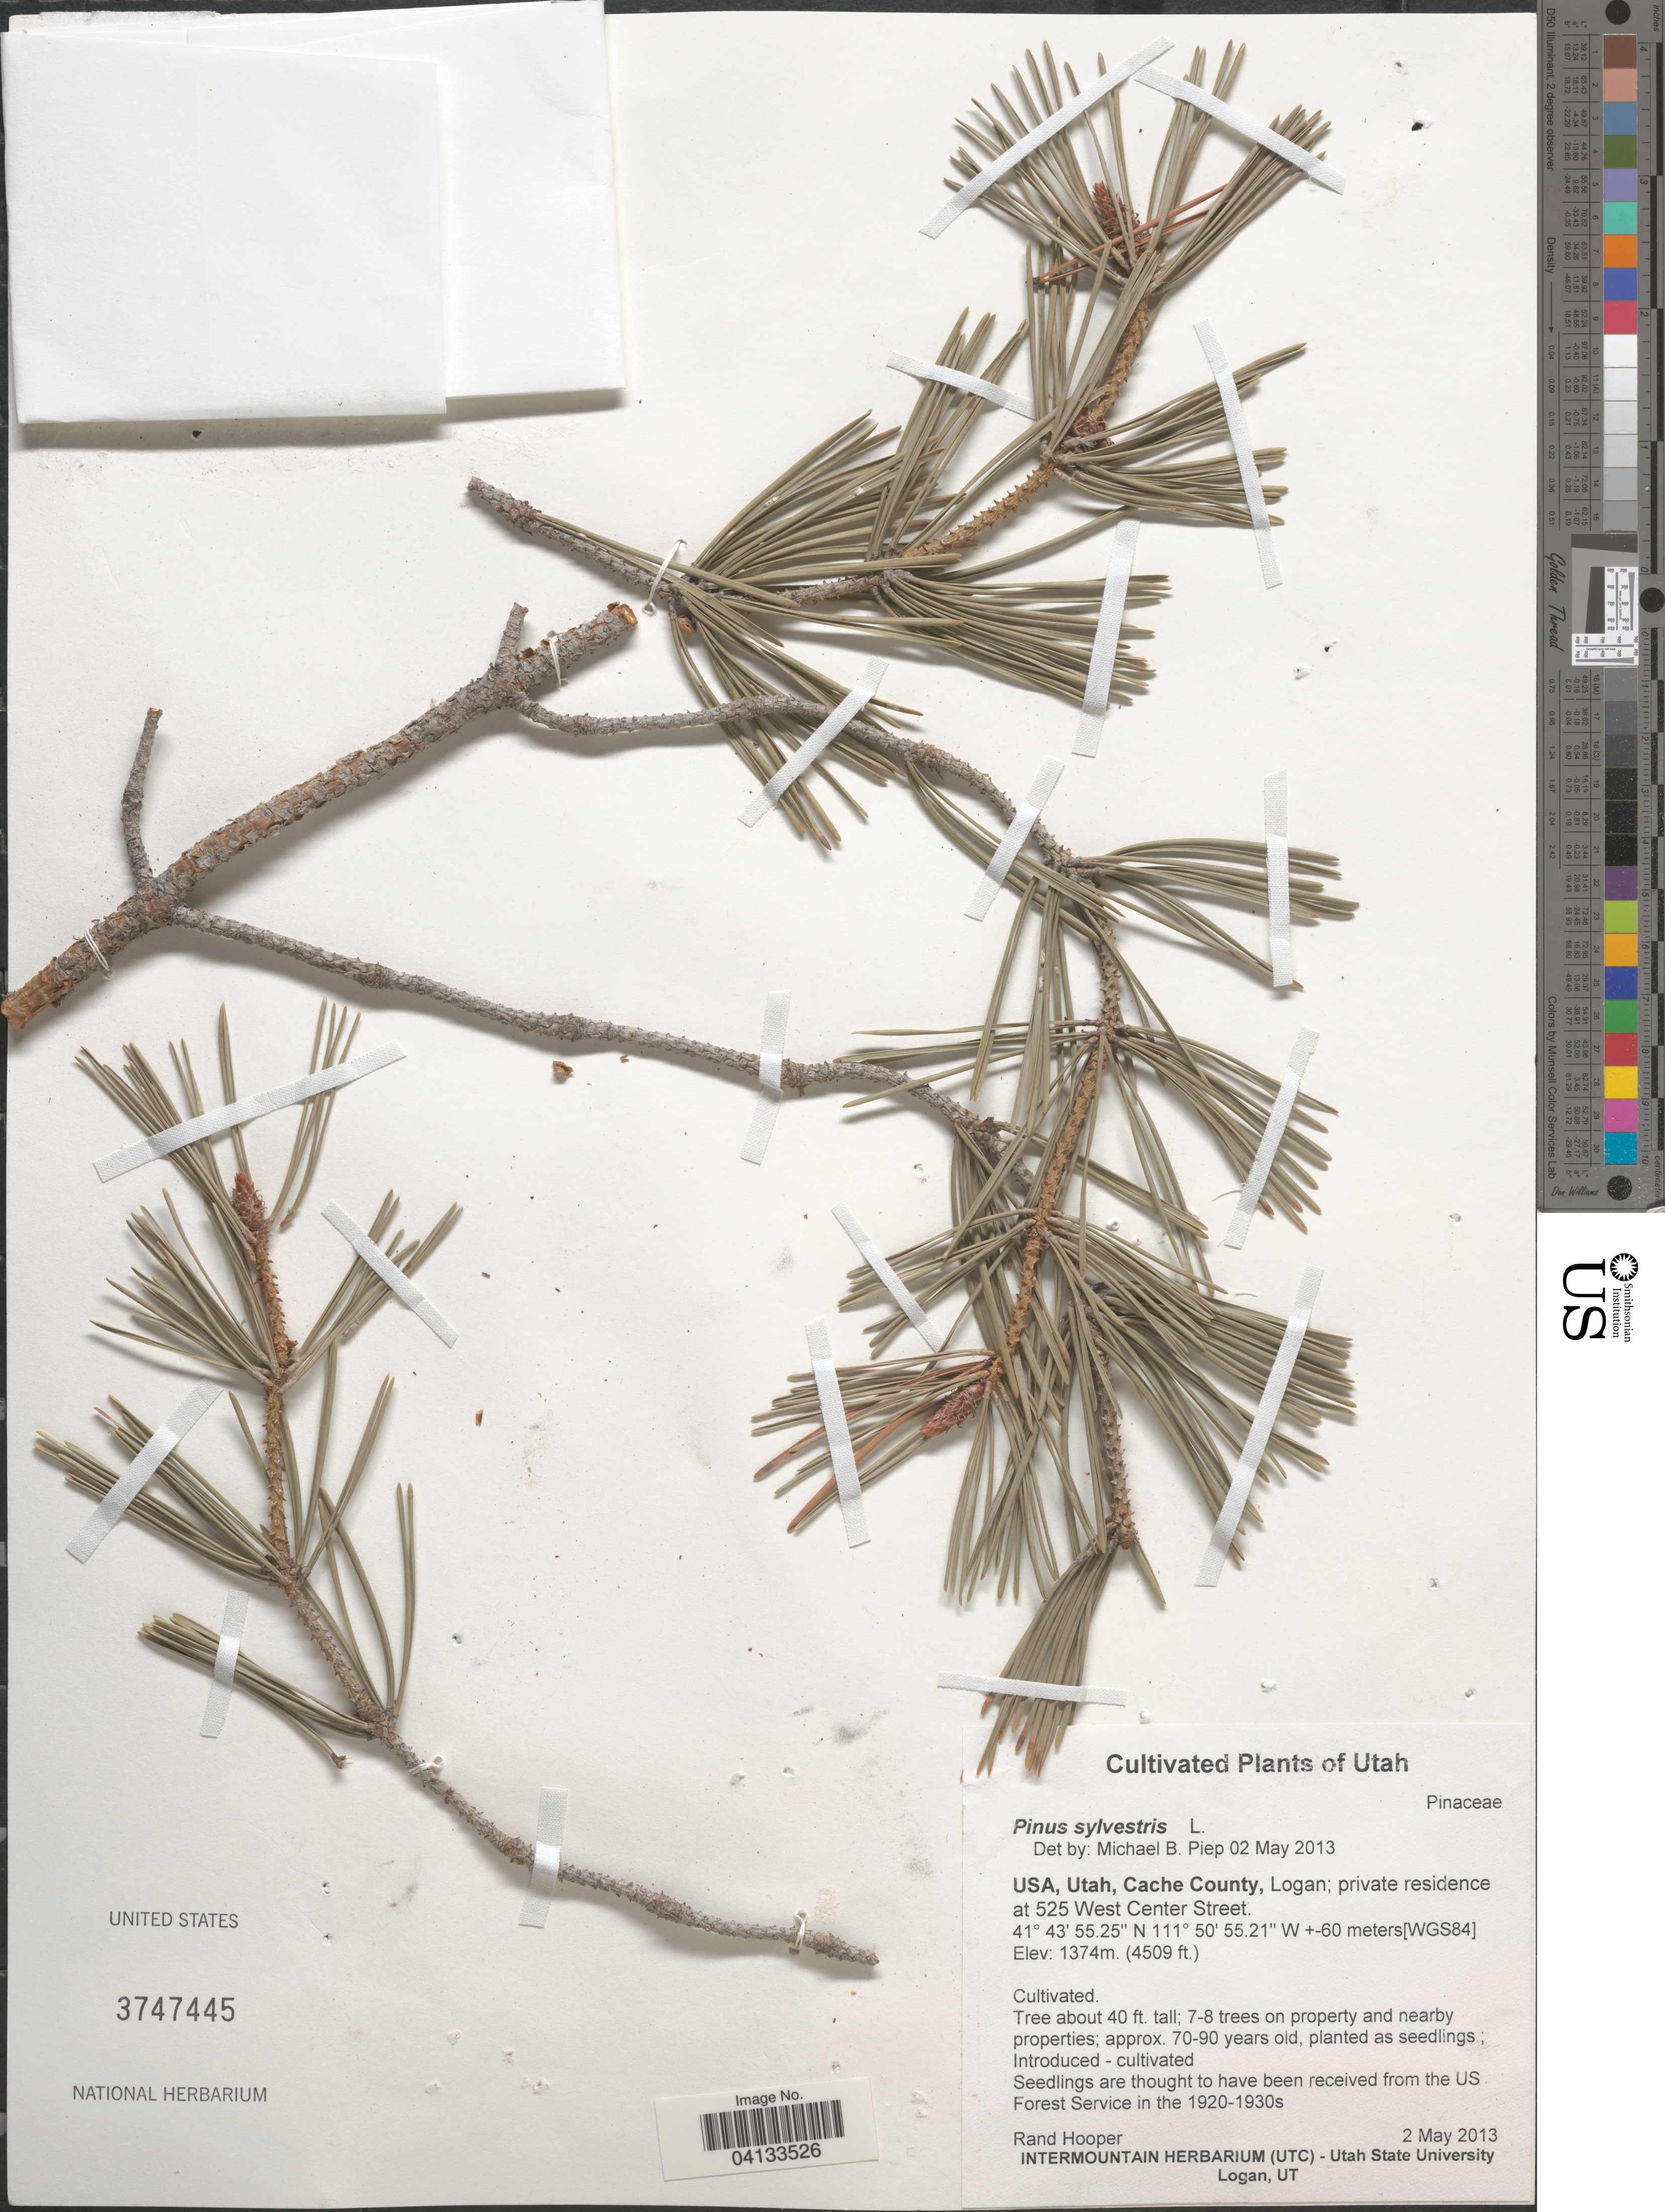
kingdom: Plantae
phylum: Tracheophyta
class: Pinopsida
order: Pinales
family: Pinaceae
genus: Pinus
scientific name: Pinus sylvestris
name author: L.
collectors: R. G. Hooper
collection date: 2013-05-02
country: United States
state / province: Utah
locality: Cache County, Logan; private residence at 525 West Center Street. [WGS84].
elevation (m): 1374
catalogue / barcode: US 3747445